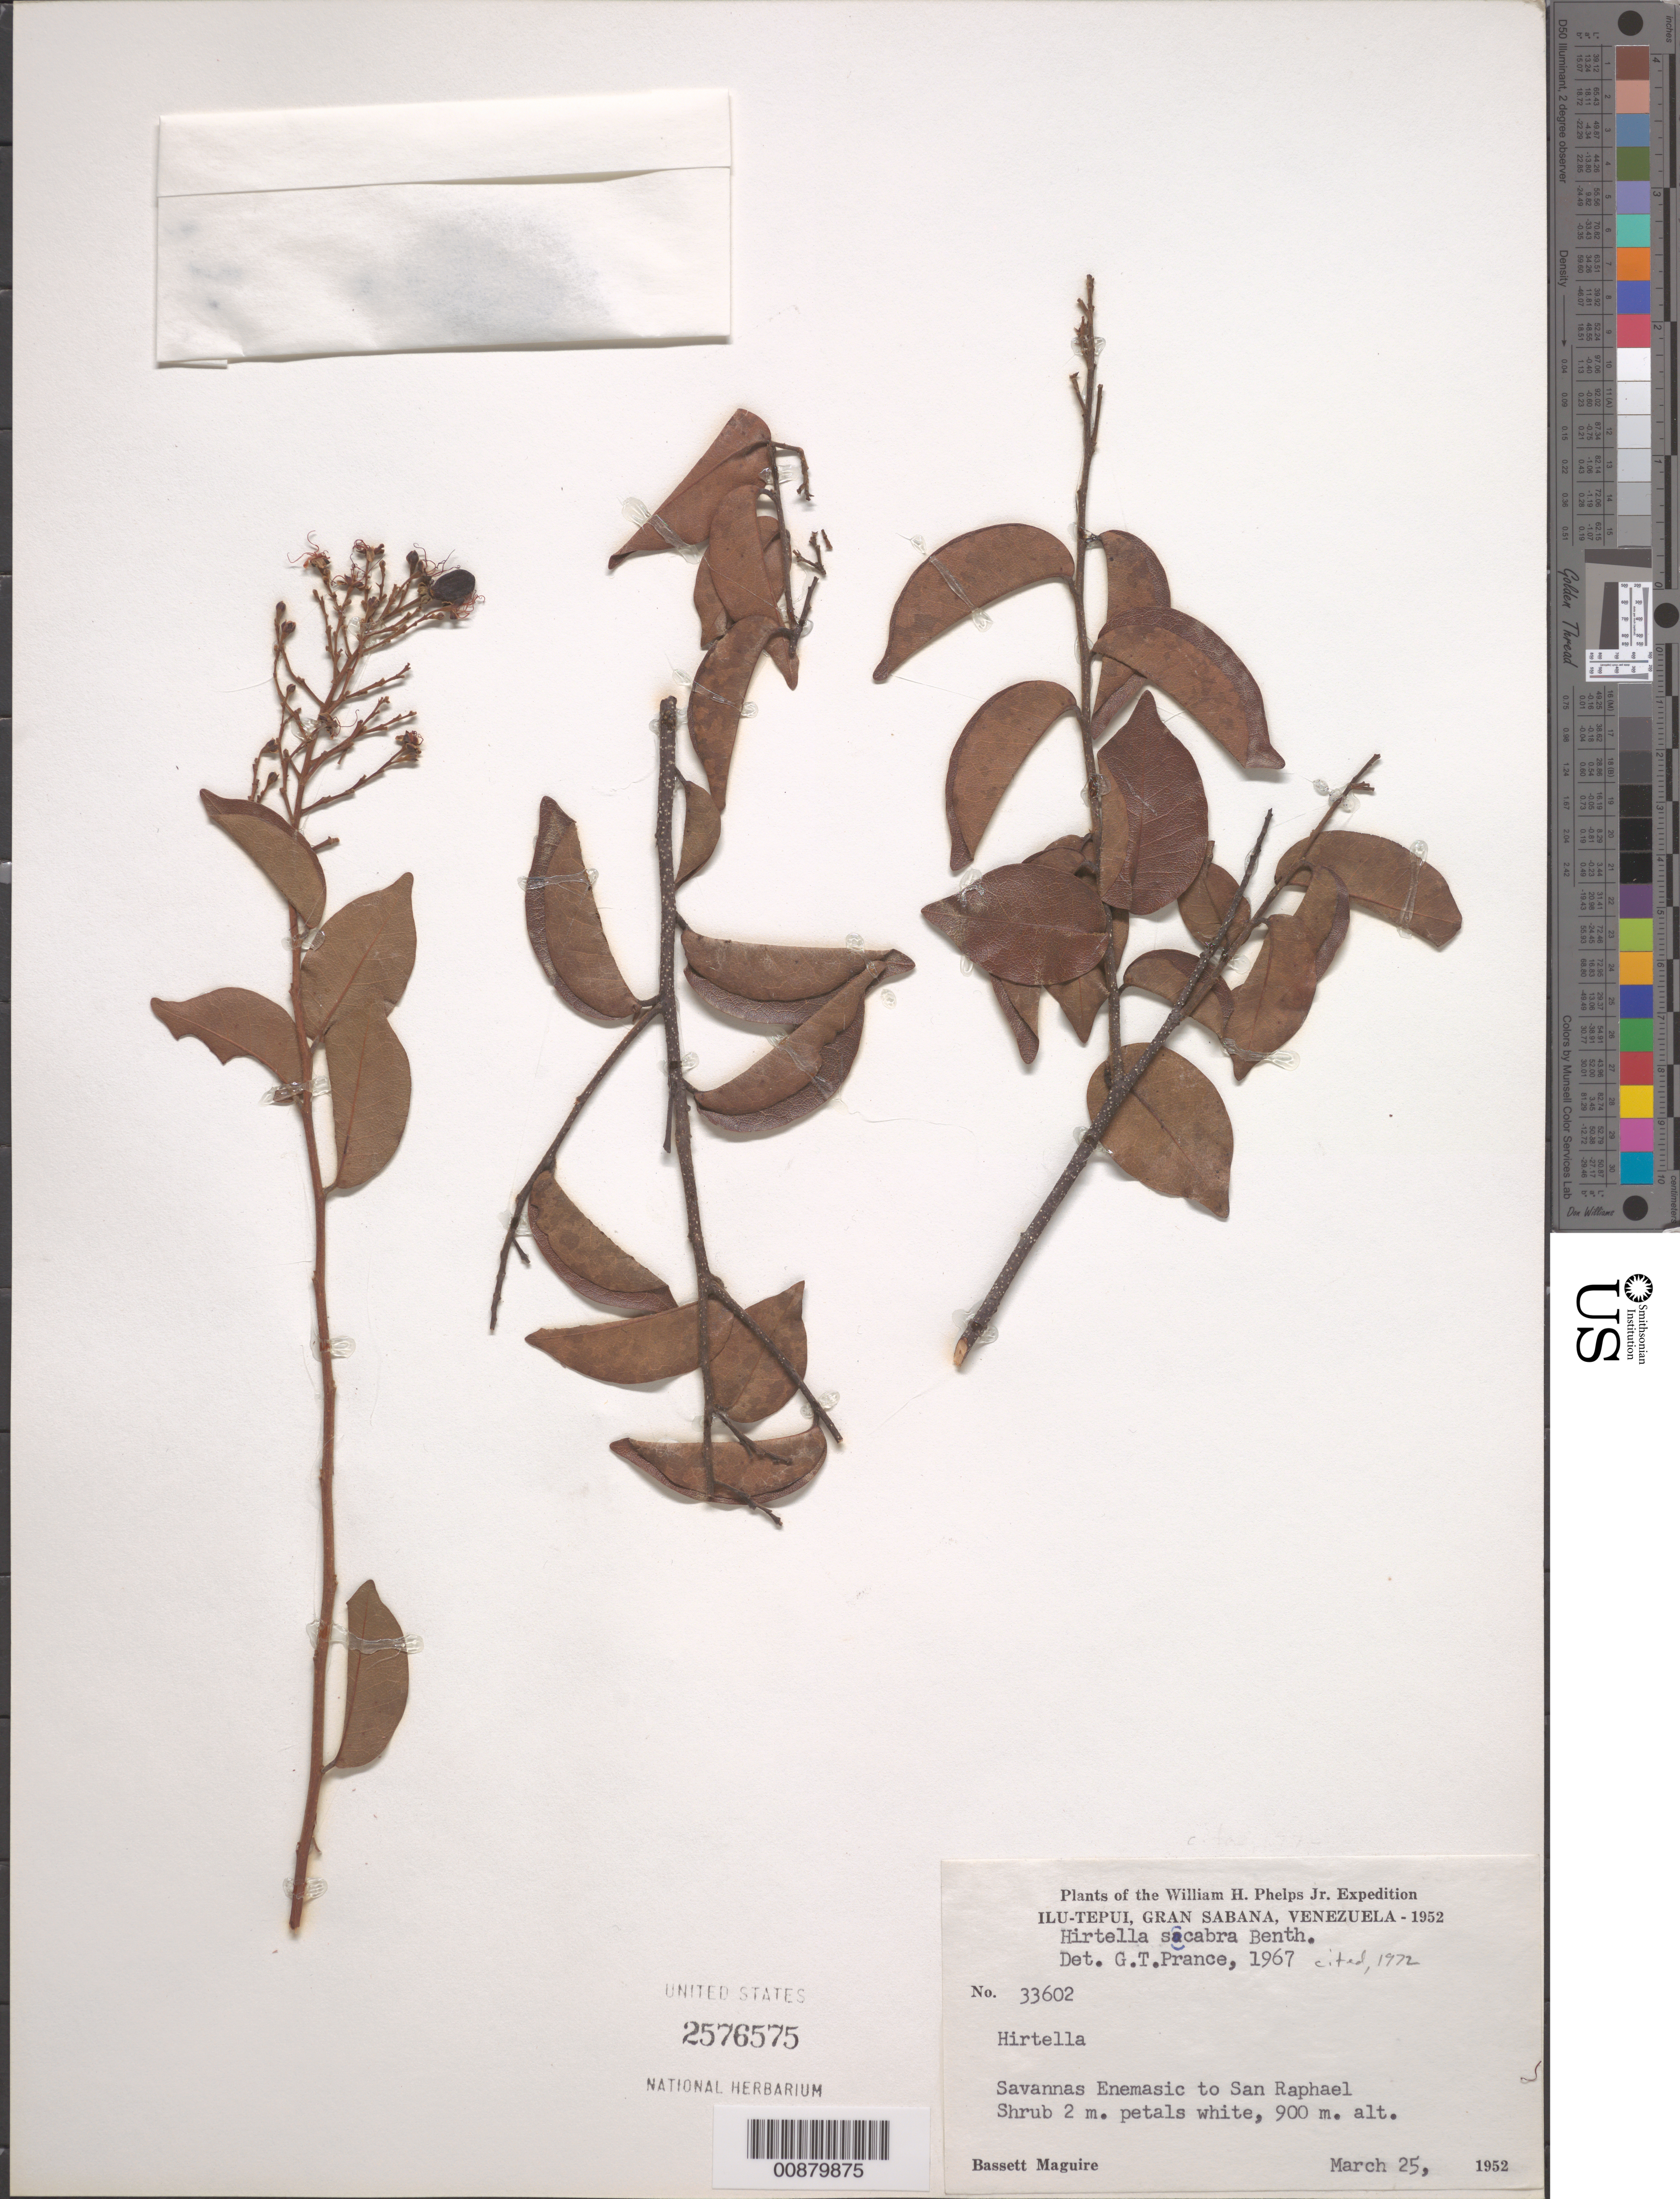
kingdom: Plantae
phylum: Tracheophyta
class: Magnoliopsida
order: Malpighiales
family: Chrysobalanaceae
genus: Hirtella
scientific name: Hirtella scabra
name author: Benth.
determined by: Prance, G. T.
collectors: B. Maguire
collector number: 33602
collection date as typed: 25-Mar-52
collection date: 1952-03-25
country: Venezuela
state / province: Bolívar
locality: Gran Sabana, Ilu-tepuí, between San Rafael and Enemasic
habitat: Savanna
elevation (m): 900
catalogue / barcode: US 2576575